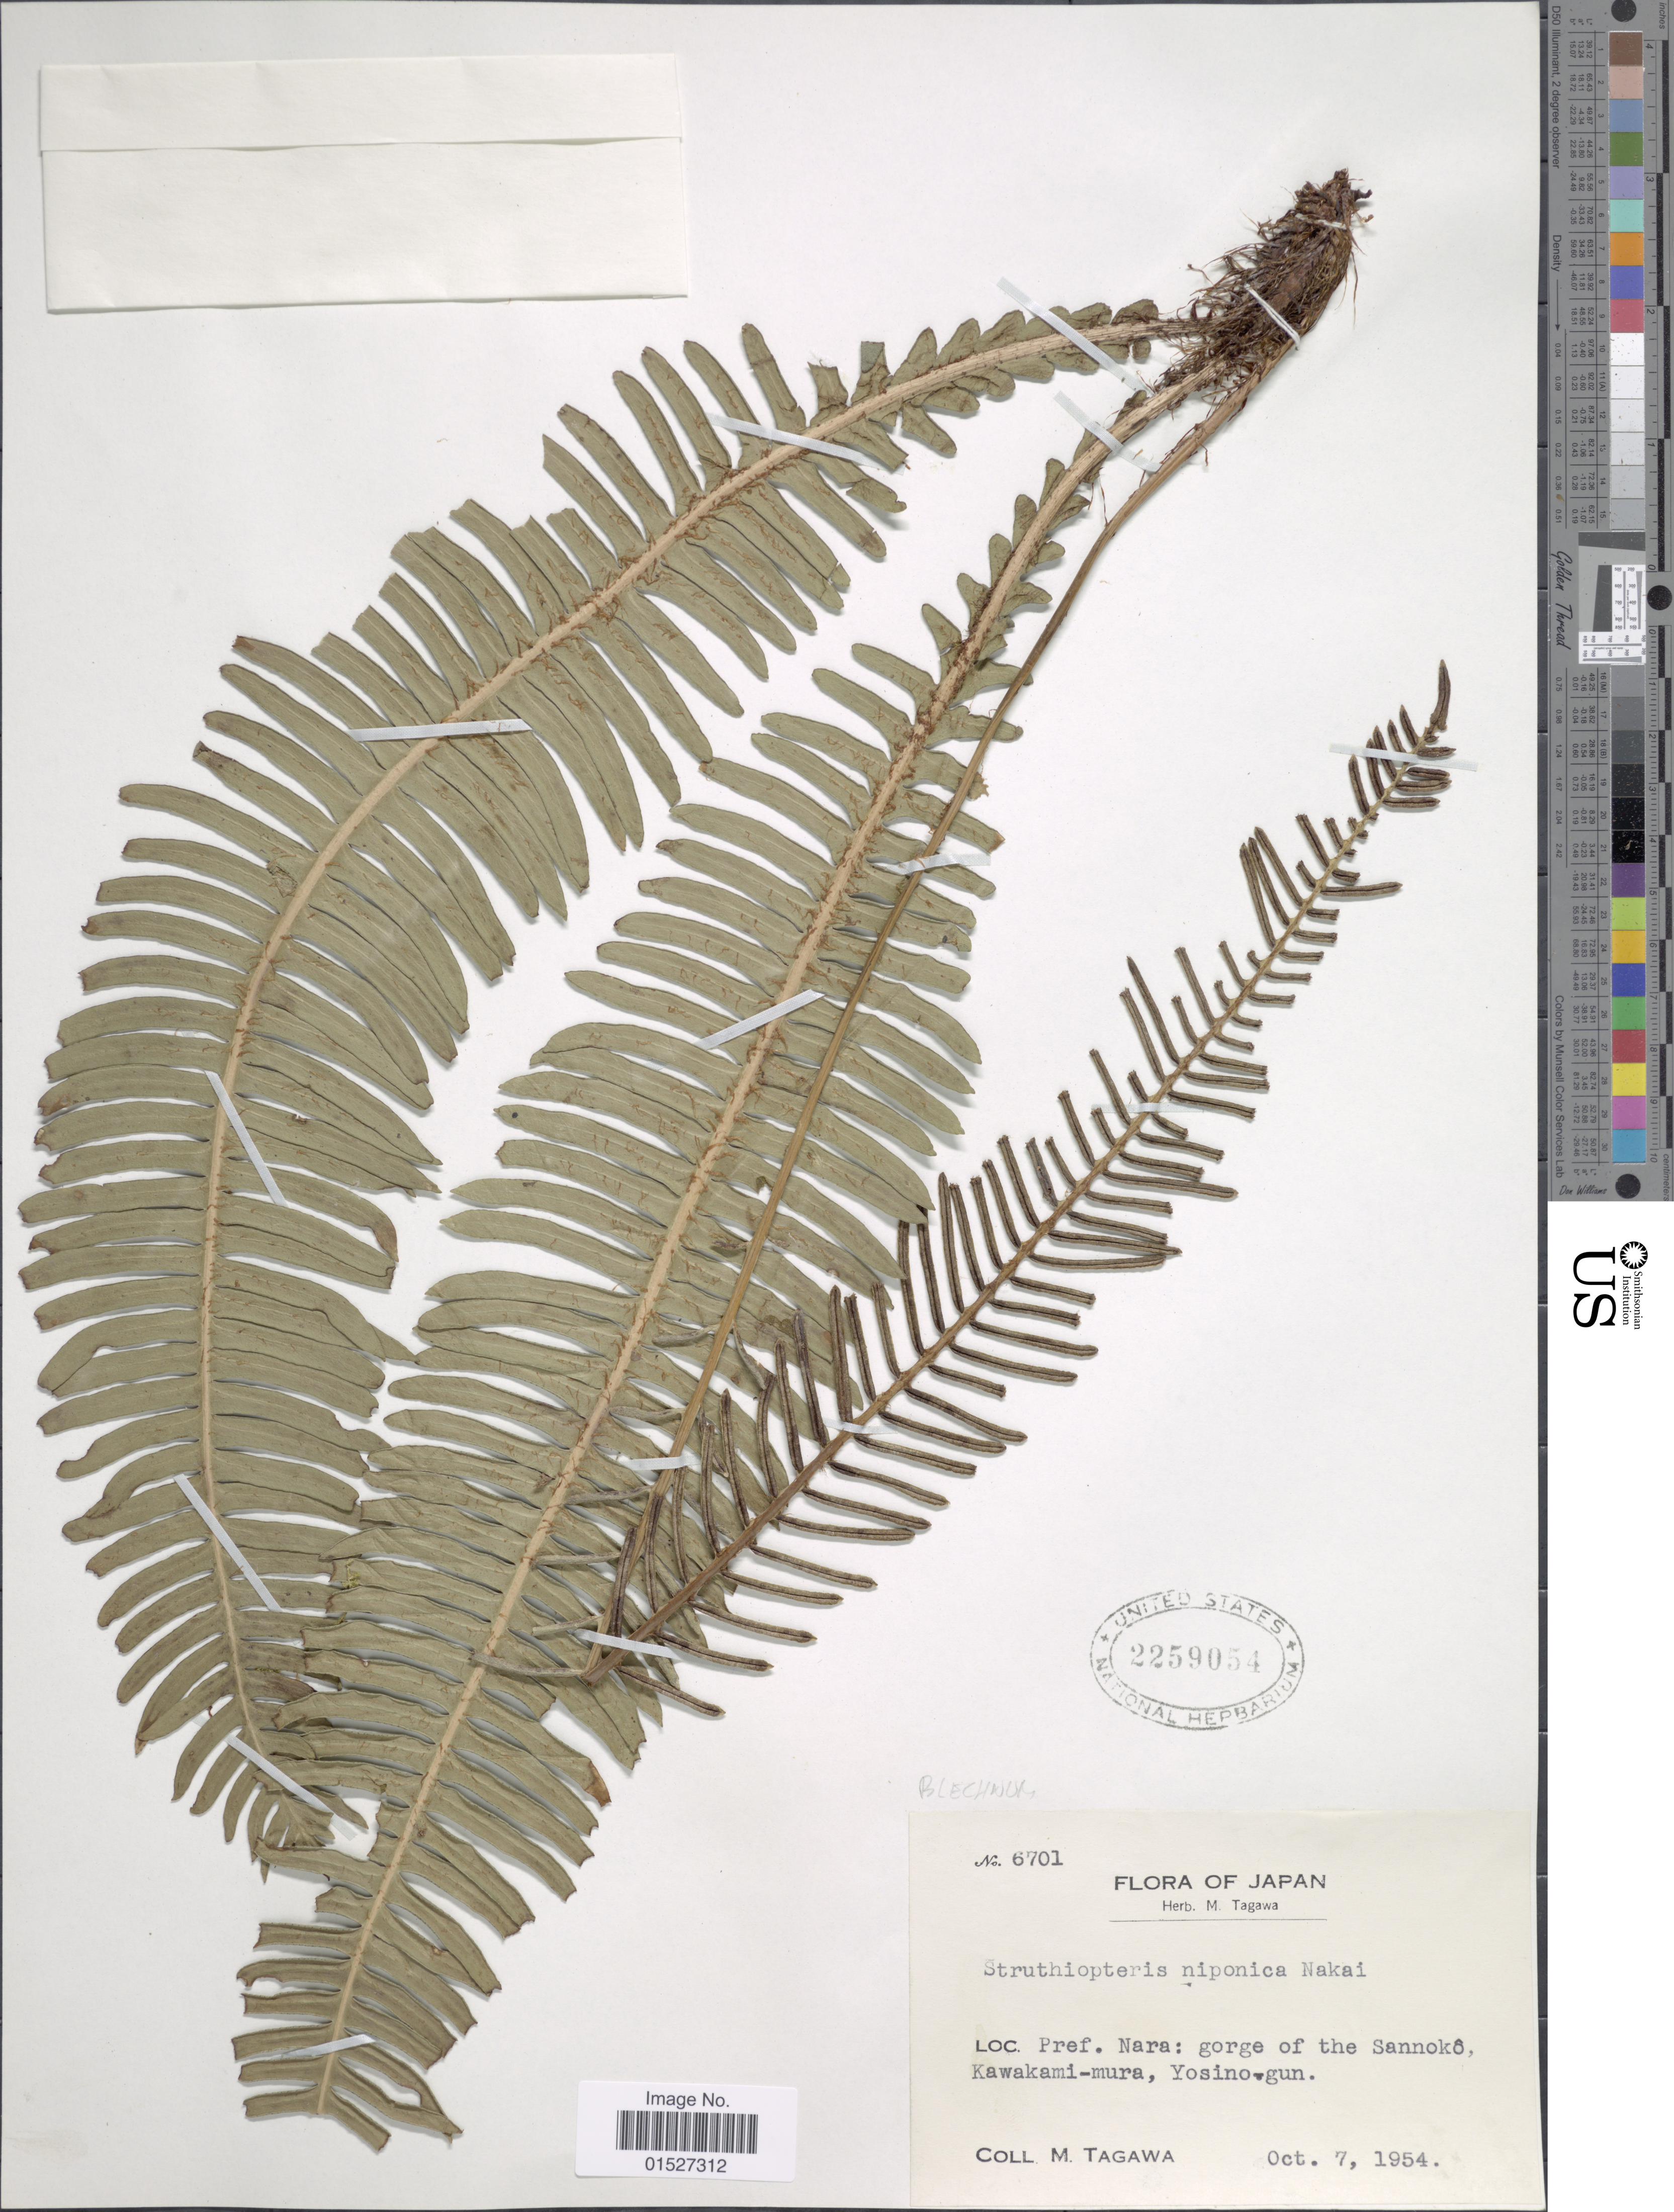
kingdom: Plantae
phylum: Tracheophyta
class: Polypodiopsida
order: Polypodiales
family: Blechnaceae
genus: Blechnum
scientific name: Blechnum nipponicum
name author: (Kunze) Makino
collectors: M. Tagawa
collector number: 6701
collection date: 1954-10-07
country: Japan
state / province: Nara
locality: Pref. Nara: gorge of the Sannoko, Kawakami-mura, Yoshino-gun.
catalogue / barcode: US 2259054